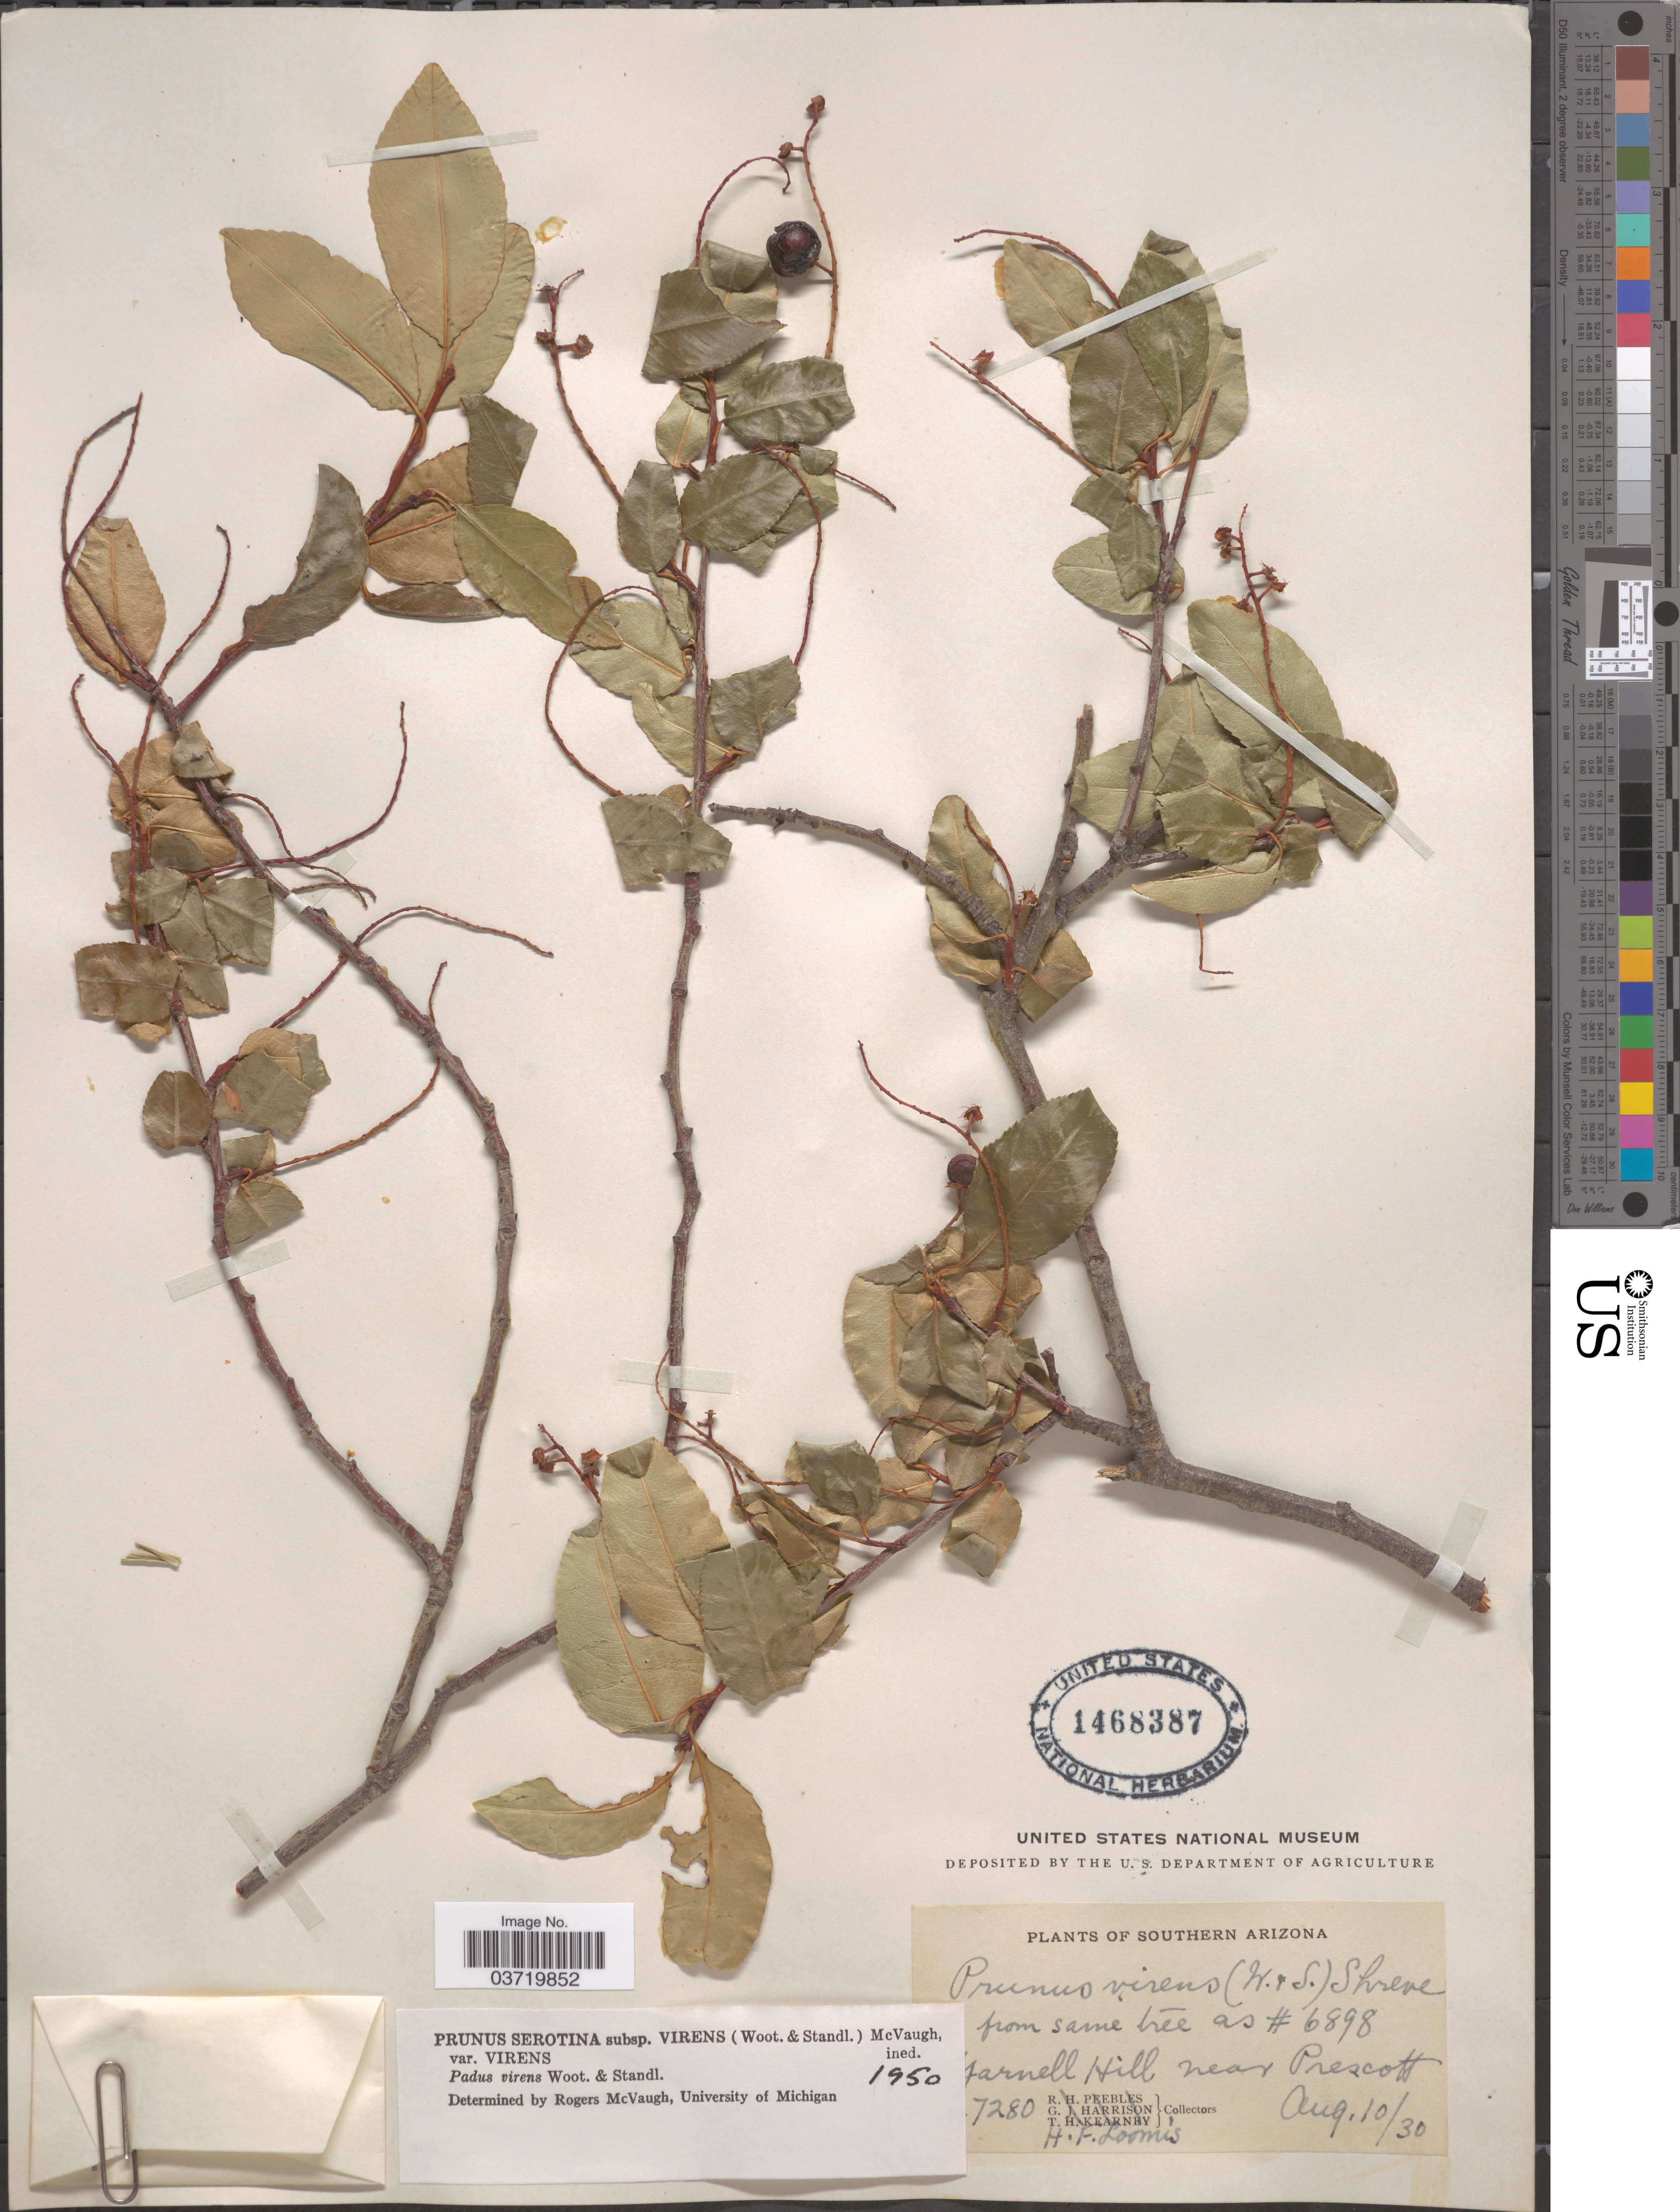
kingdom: Plantae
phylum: Tracheophyta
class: Magnoliopsida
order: Rosales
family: Rosaceae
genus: Prunus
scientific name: Prunus serotina var. rufula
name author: (Wooton & Standl.) McVaugh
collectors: H. F. Loomis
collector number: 7280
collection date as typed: Transcribed d/m/y: 10/8/30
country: United States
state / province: Arizona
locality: Southern Arizona. Yarnell Hill near Prescott.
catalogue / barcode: US 1468387